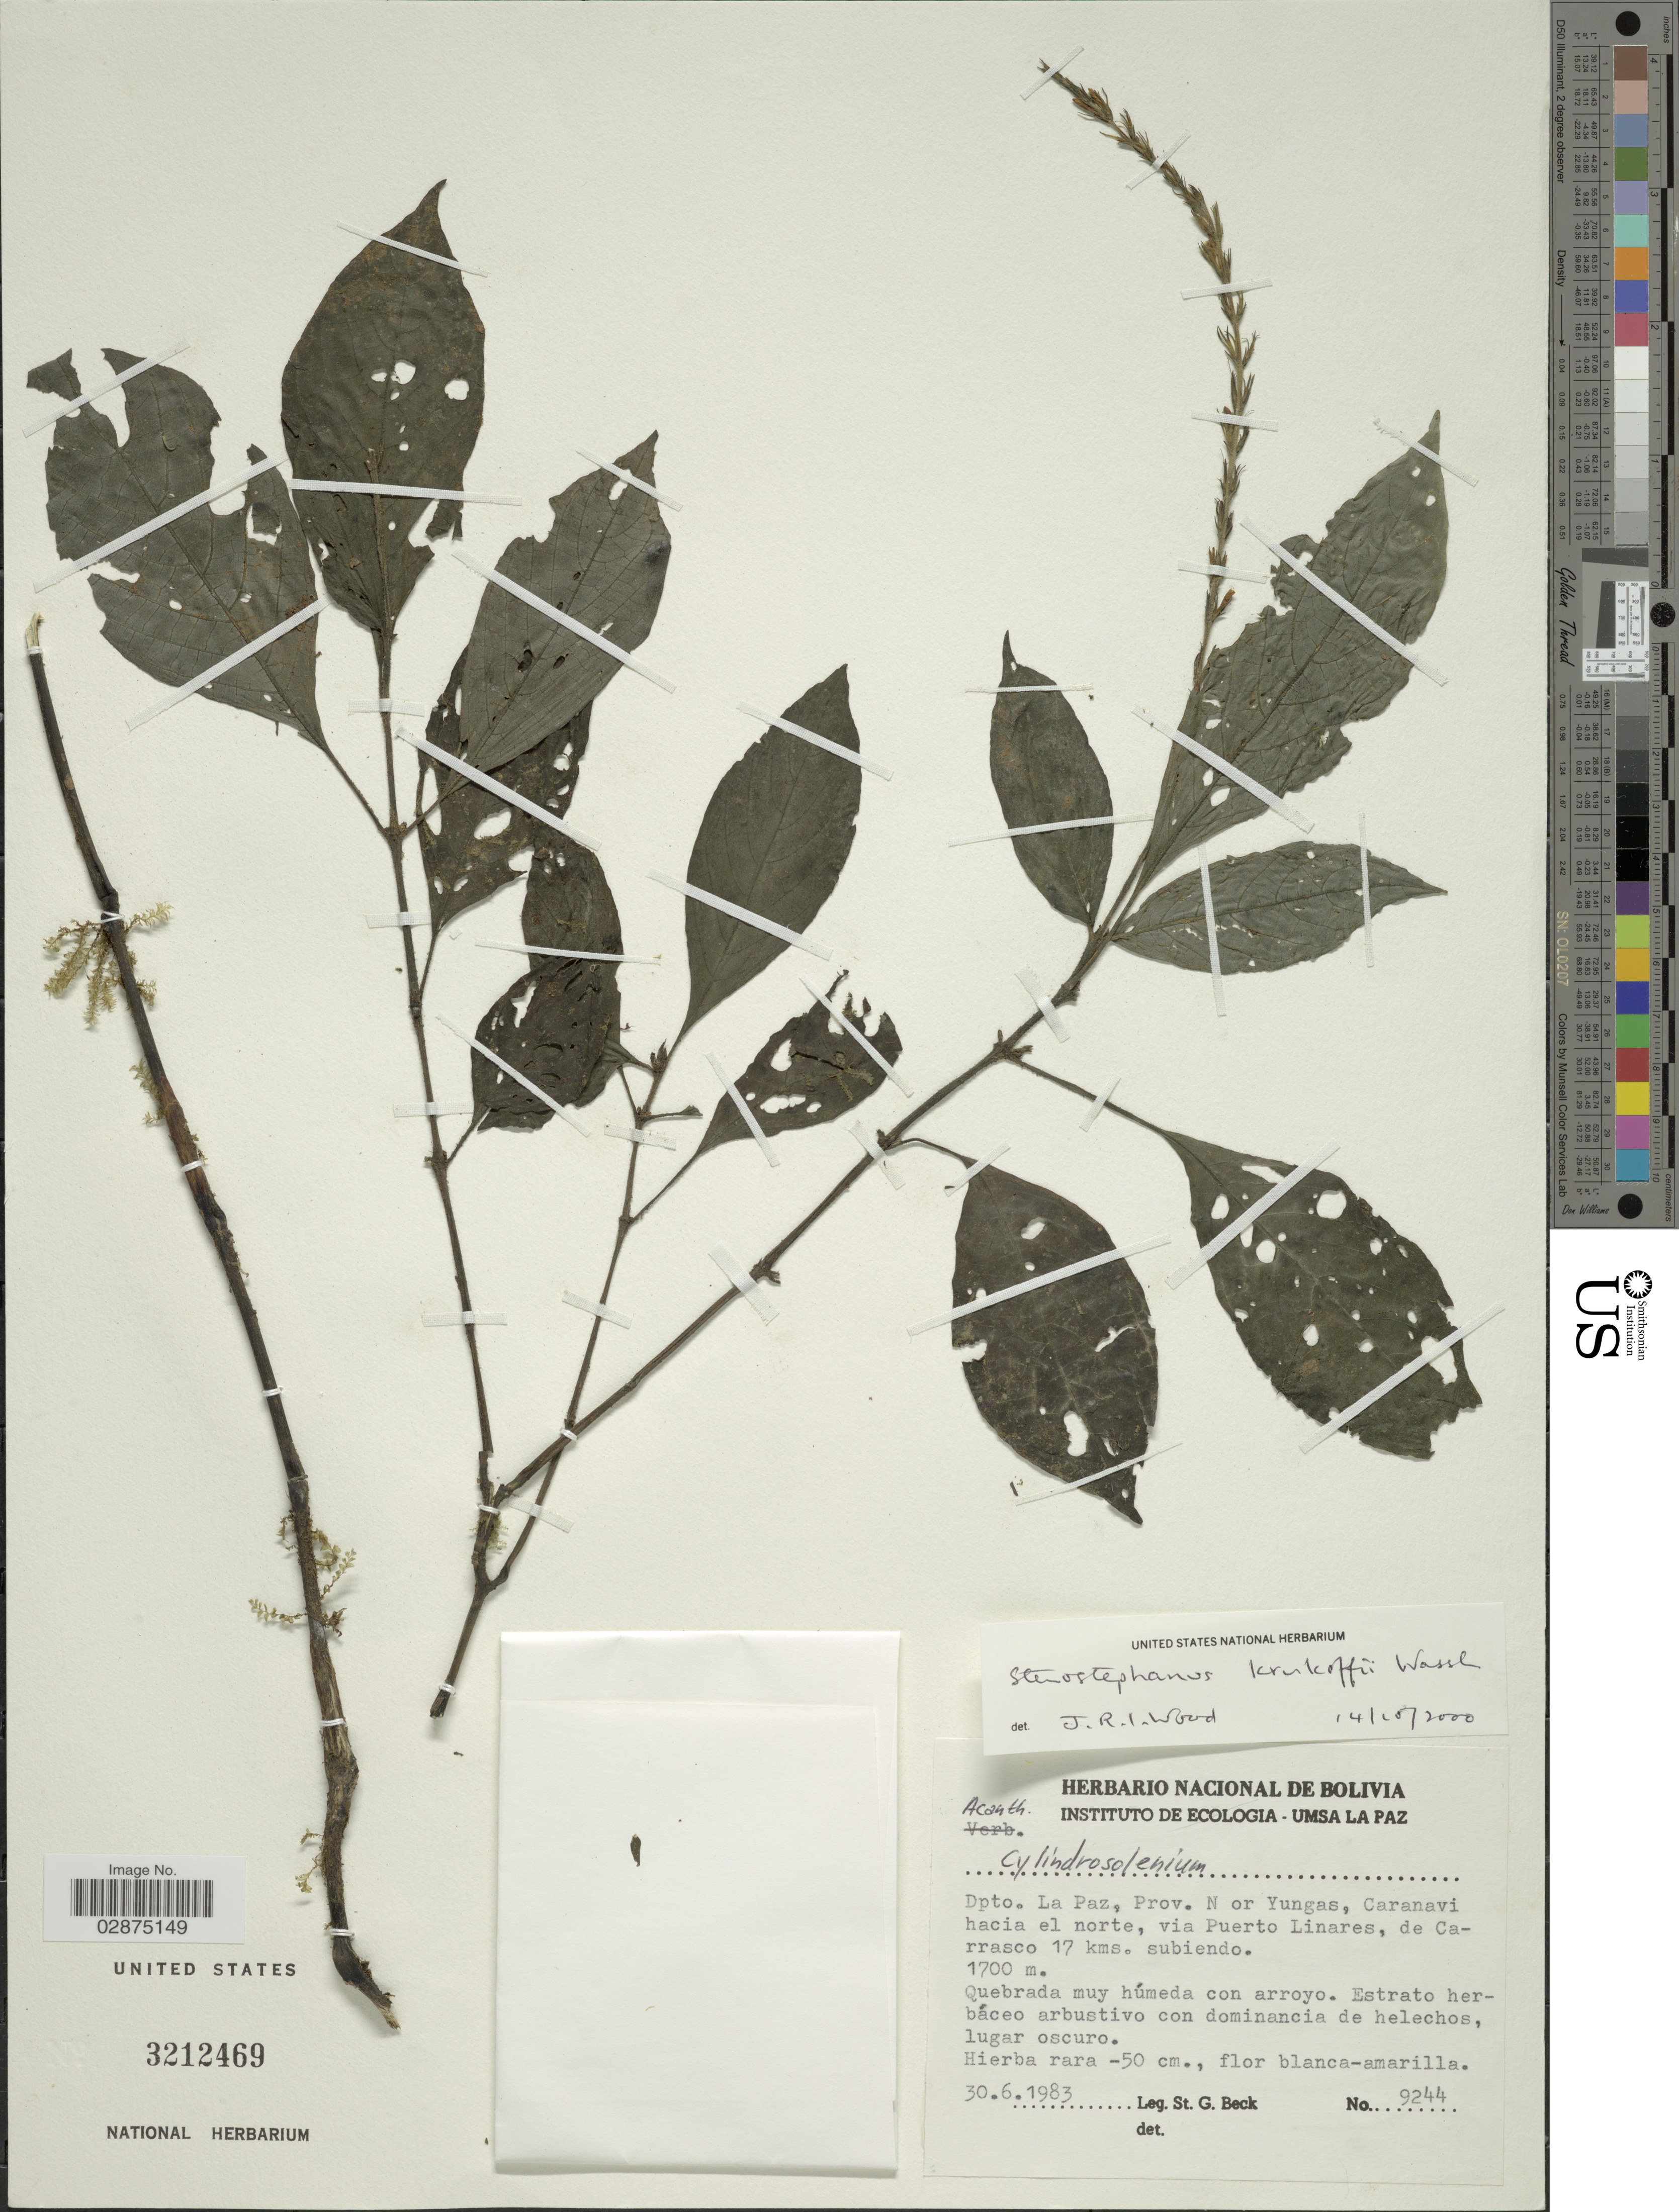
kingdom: Plantae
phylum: Tracheophyta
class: Magnoliopsida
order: Lamiales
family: Acanthaceae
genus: Stenostephanus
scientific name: Stenostephanus krukoffii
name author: Wassh.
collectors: S. Beck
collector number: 9244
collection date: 1983-06-30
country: Bolivia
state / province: La Paz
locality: Dpto. La Paz, Prov. N or Yungas, Caranavi hacia el norte, via Puerto Linares, de Carrasco 17 kms. subiendo.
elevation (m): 1700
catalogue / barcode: US 3212469